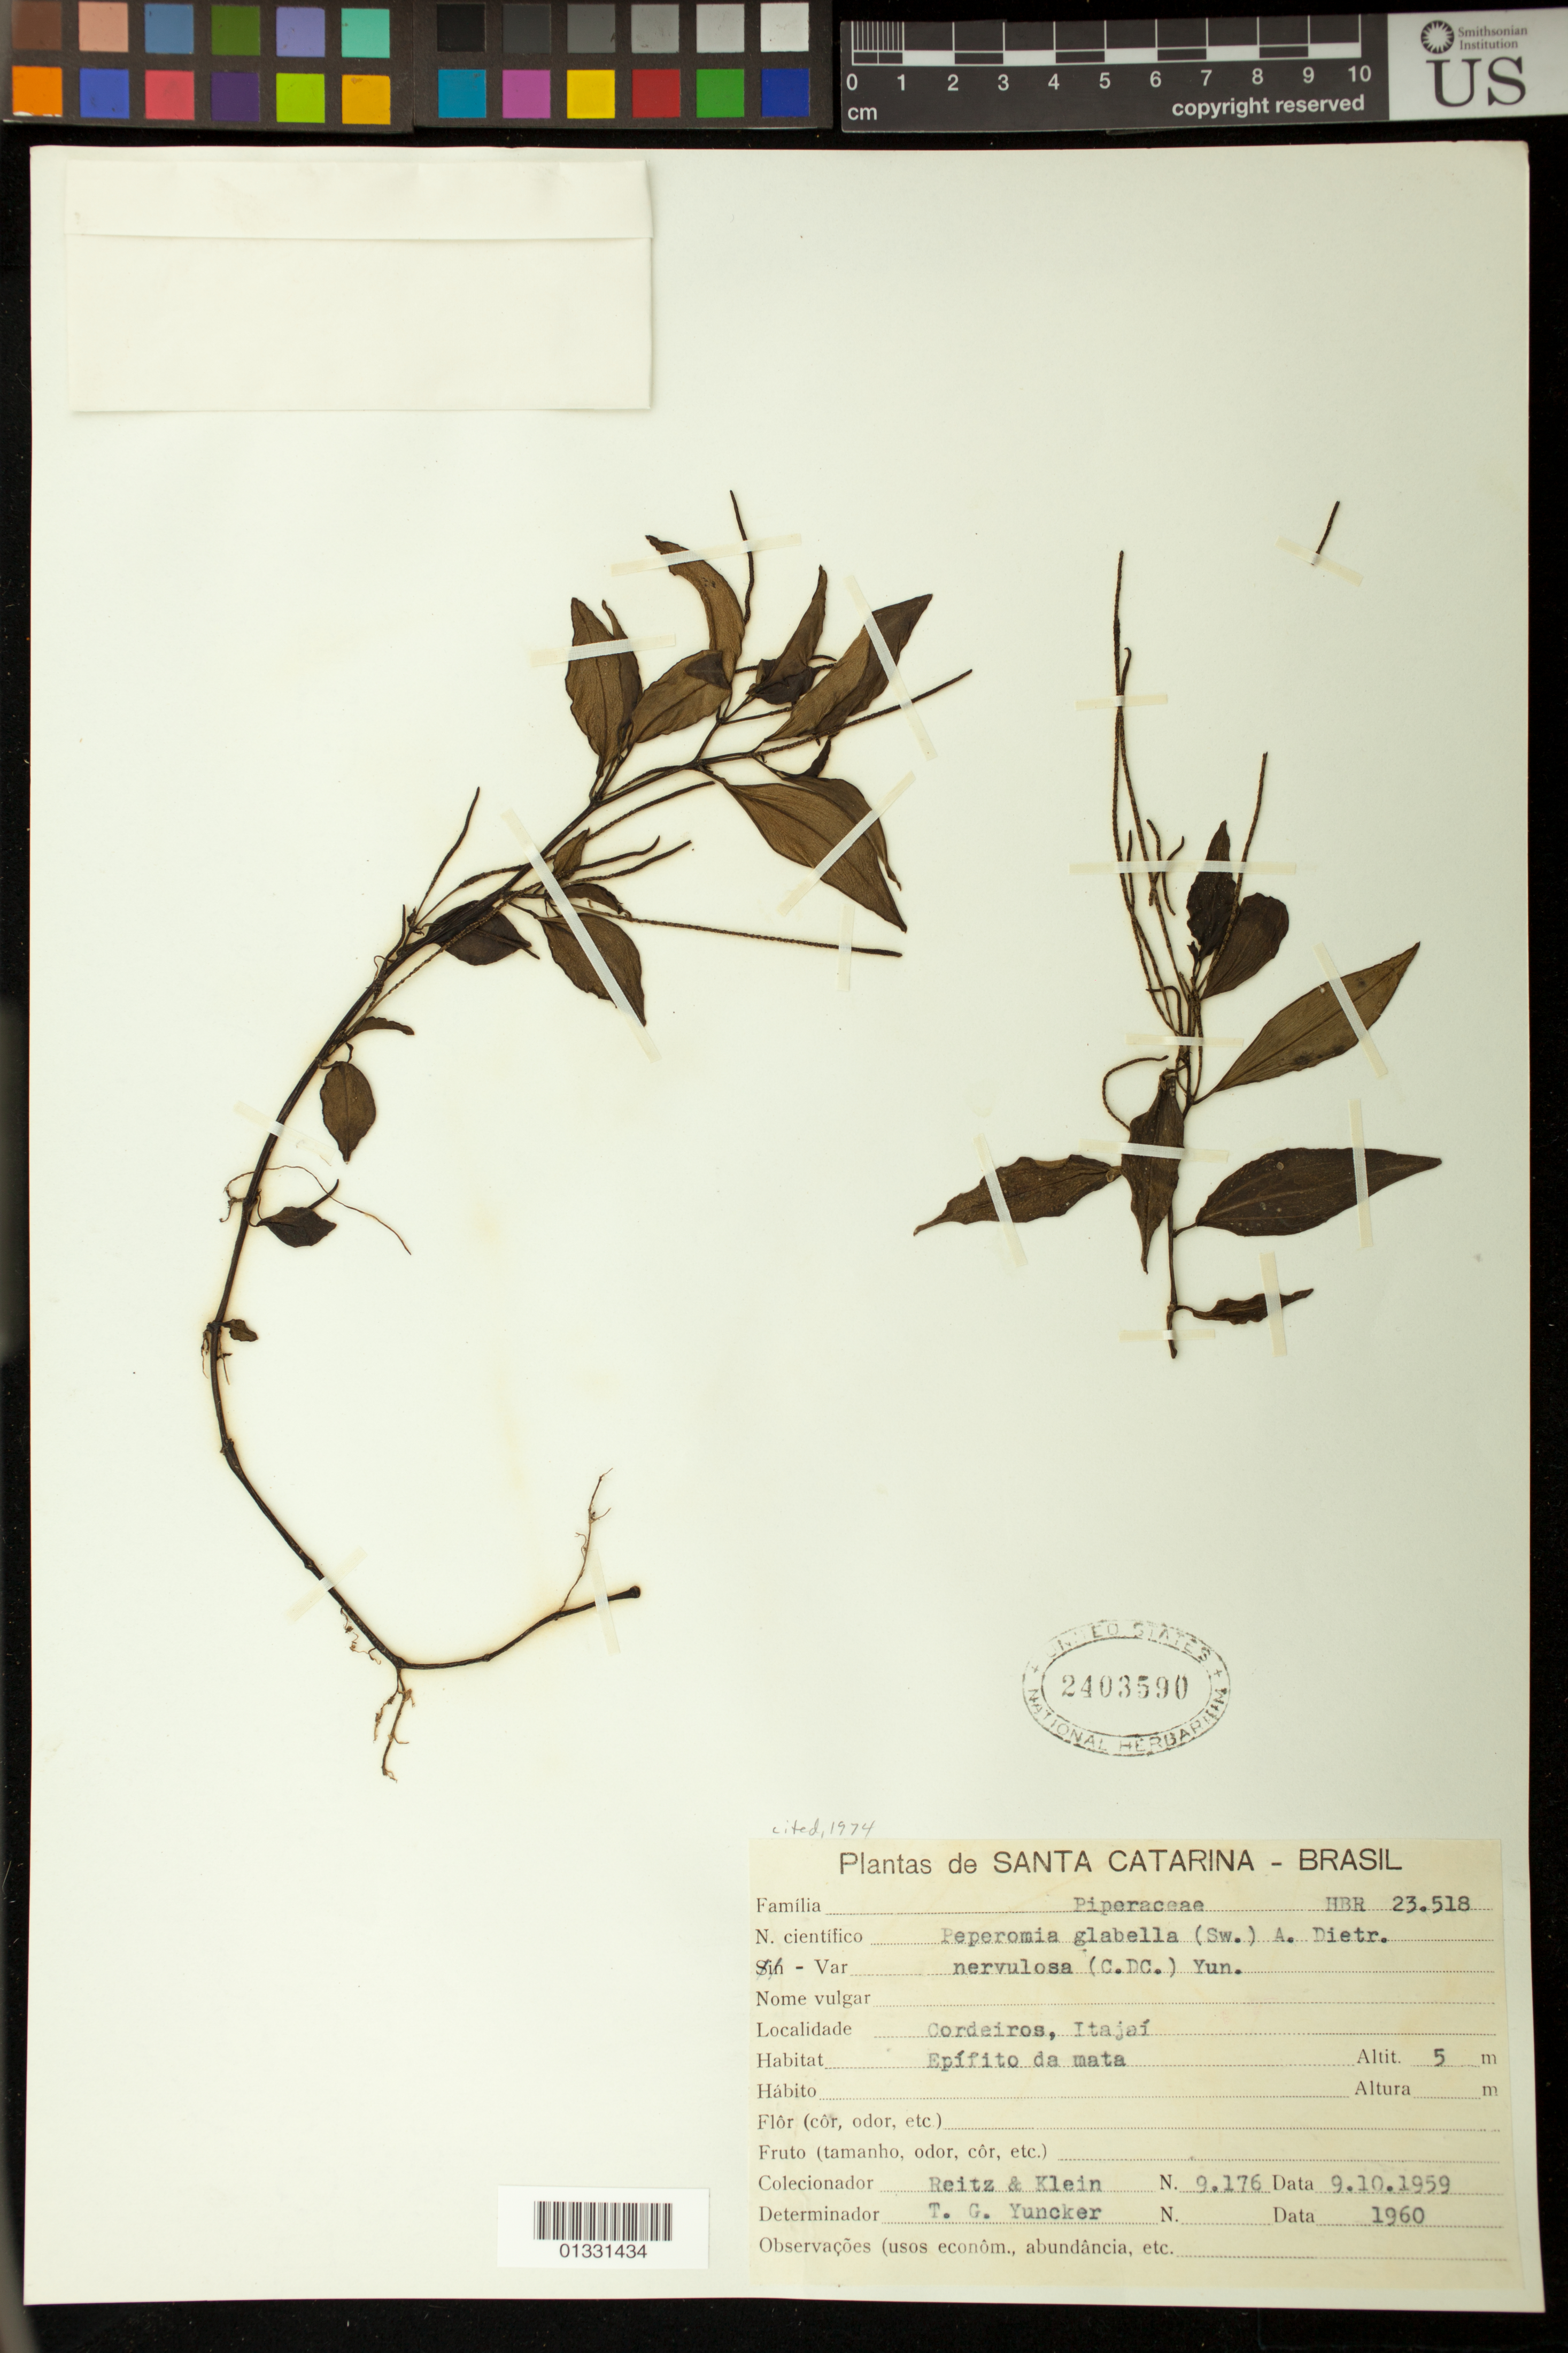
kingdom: Plantae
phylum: Tracheophyta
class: Magnoliopsida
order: Piperales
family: Piperaceae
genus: Peperomia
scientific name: Peperomia glabella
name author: (Sw.) A. Dietr.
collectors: R. Reitz & D. Klein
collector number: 9176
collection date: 1959-10-09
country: Brazil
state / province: Santa Catarina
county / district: Itajaí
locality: Cordeiros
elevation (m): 5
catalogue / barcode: US 2403590